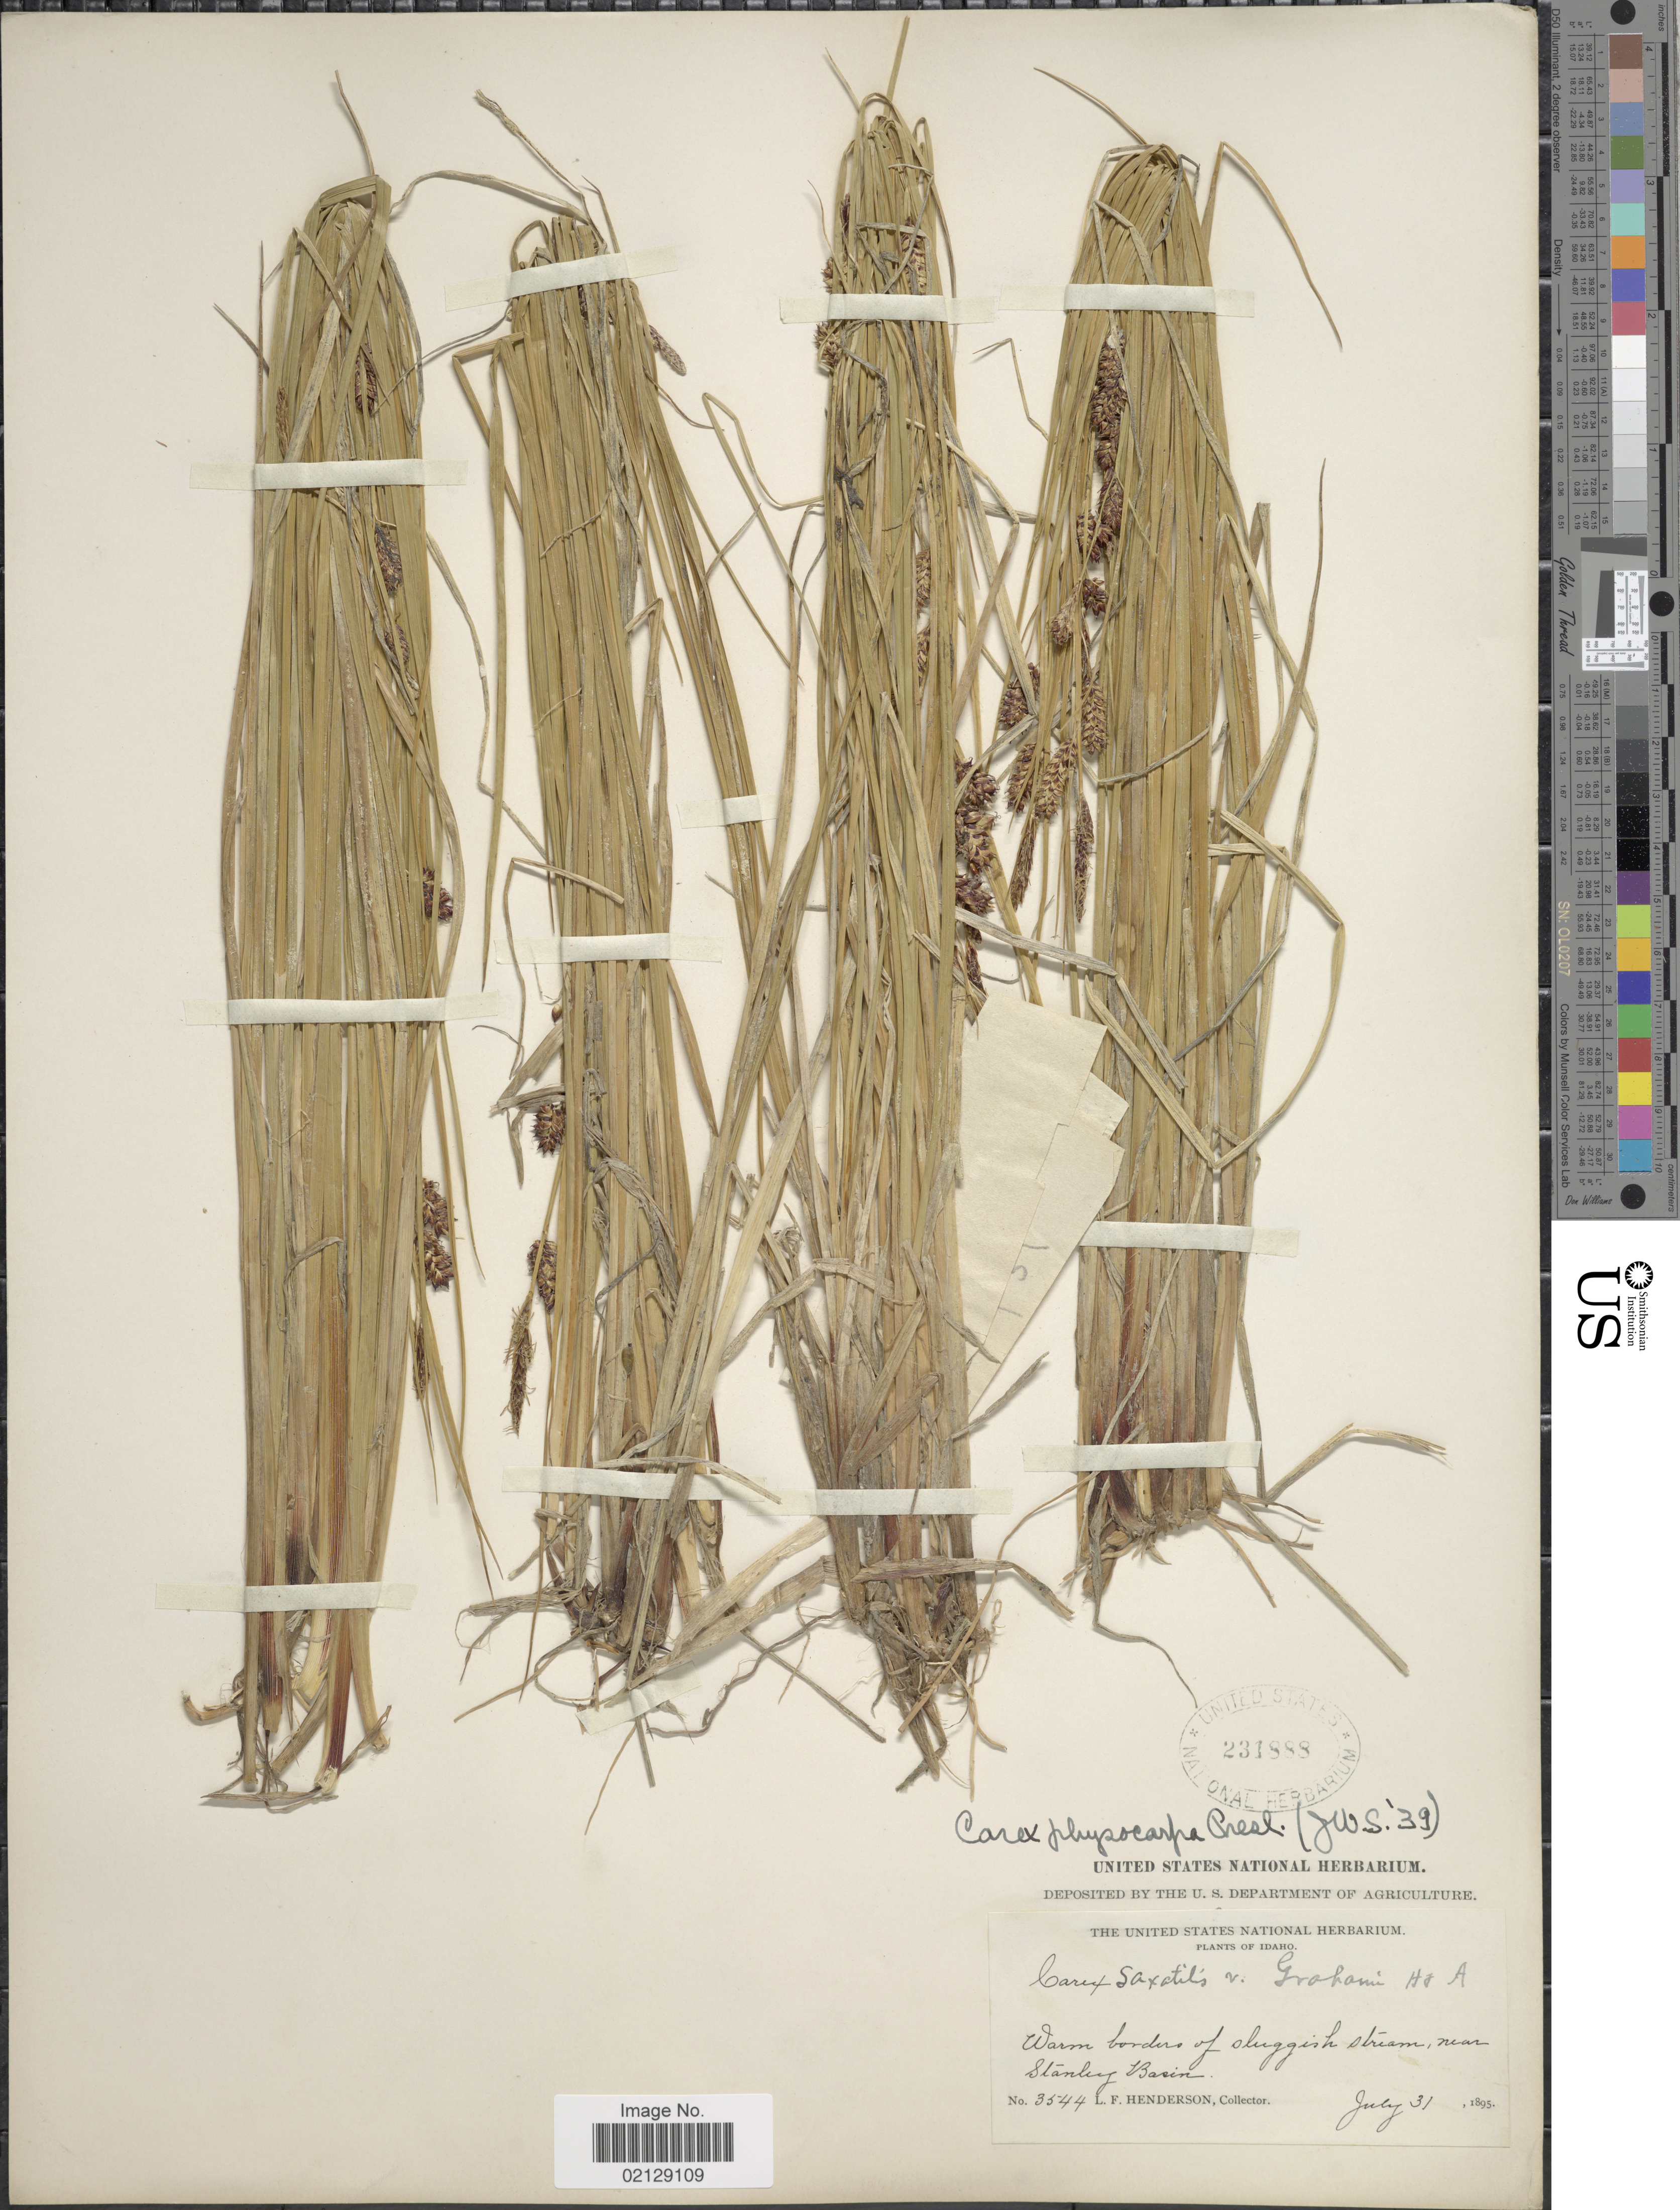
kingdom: Plantae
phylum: Tracheophyta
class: Liliopsida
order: Poales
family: Cyperaceae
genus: Carex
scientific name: Carex saxatilis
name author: L.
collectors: L. Henderson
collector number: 3544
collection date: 1895-07-31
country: United States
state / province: Idaho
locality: Warm borders of sluggish stream, near Stanbery Basin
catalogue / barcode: US 231888